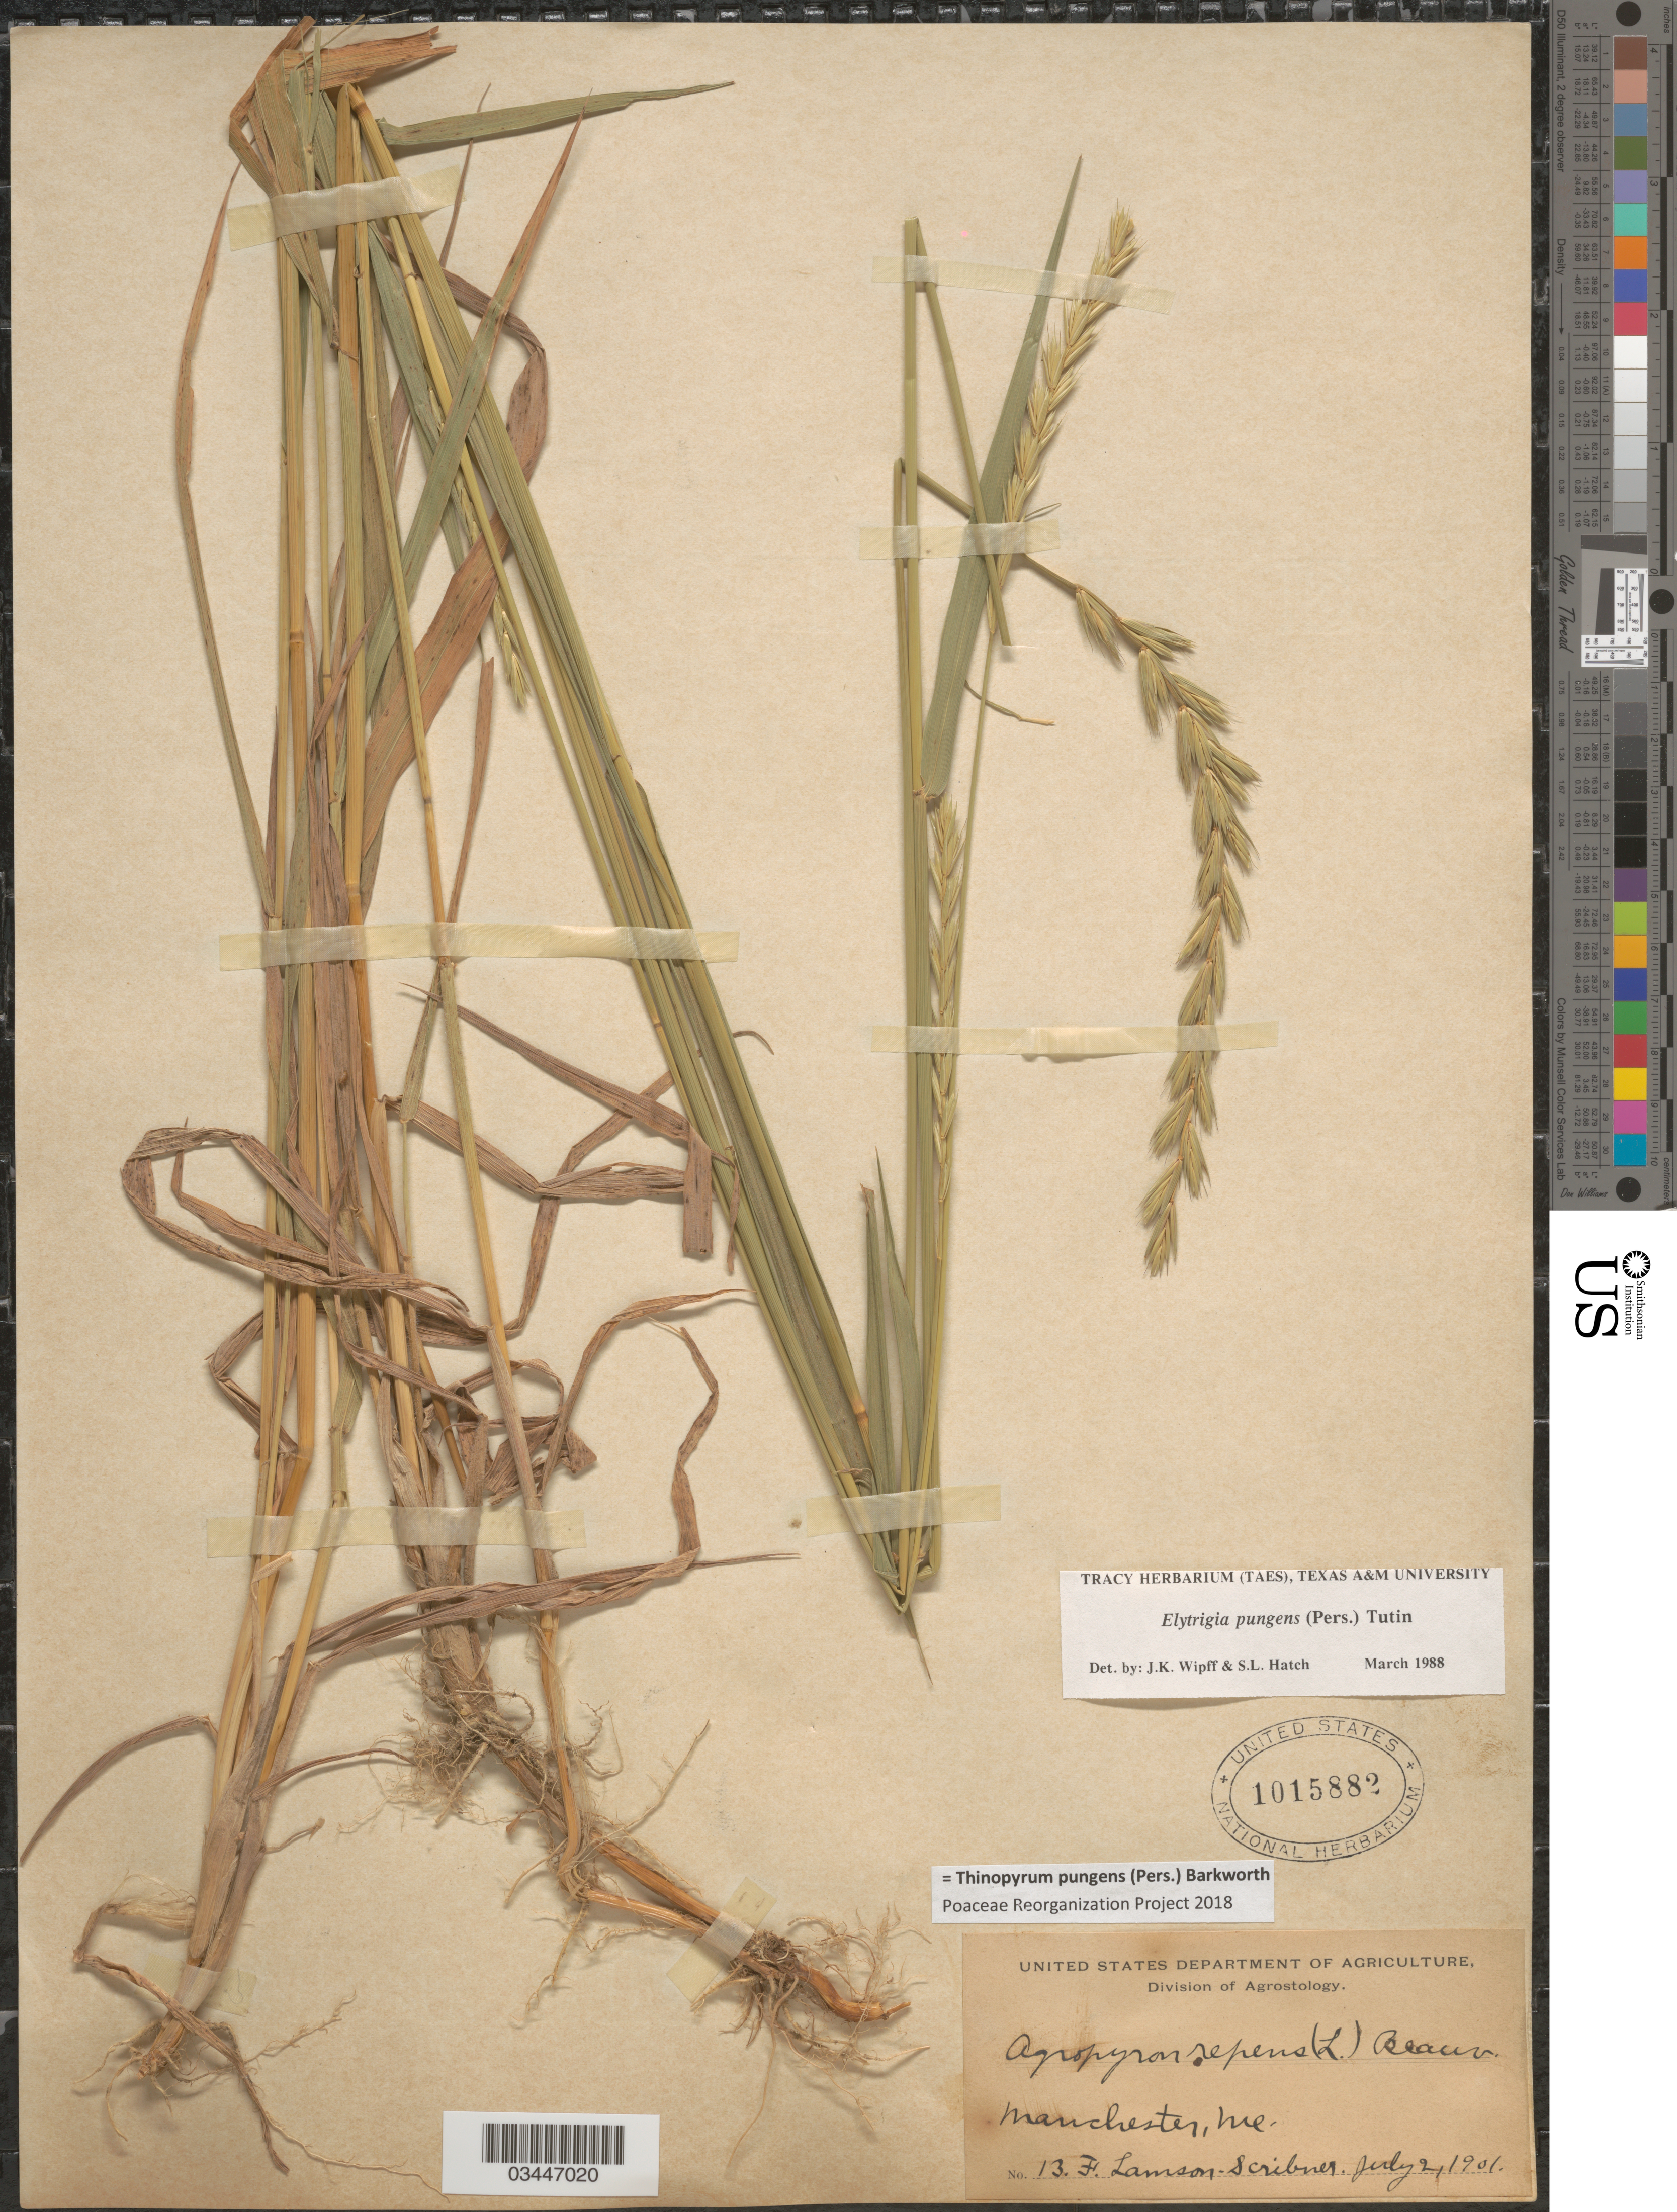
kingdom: Plantae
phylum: Tracheophyta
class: Liliopsida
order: Poales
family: Poaceae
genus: Thinopyrum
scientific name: Thinopyrum pungens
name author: (Pers.) Barkworth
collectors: F. Lamson-Scribner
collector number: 13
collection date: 1901-07-02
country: United States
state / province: Maine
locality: Manchester.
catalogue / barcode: US 1015882